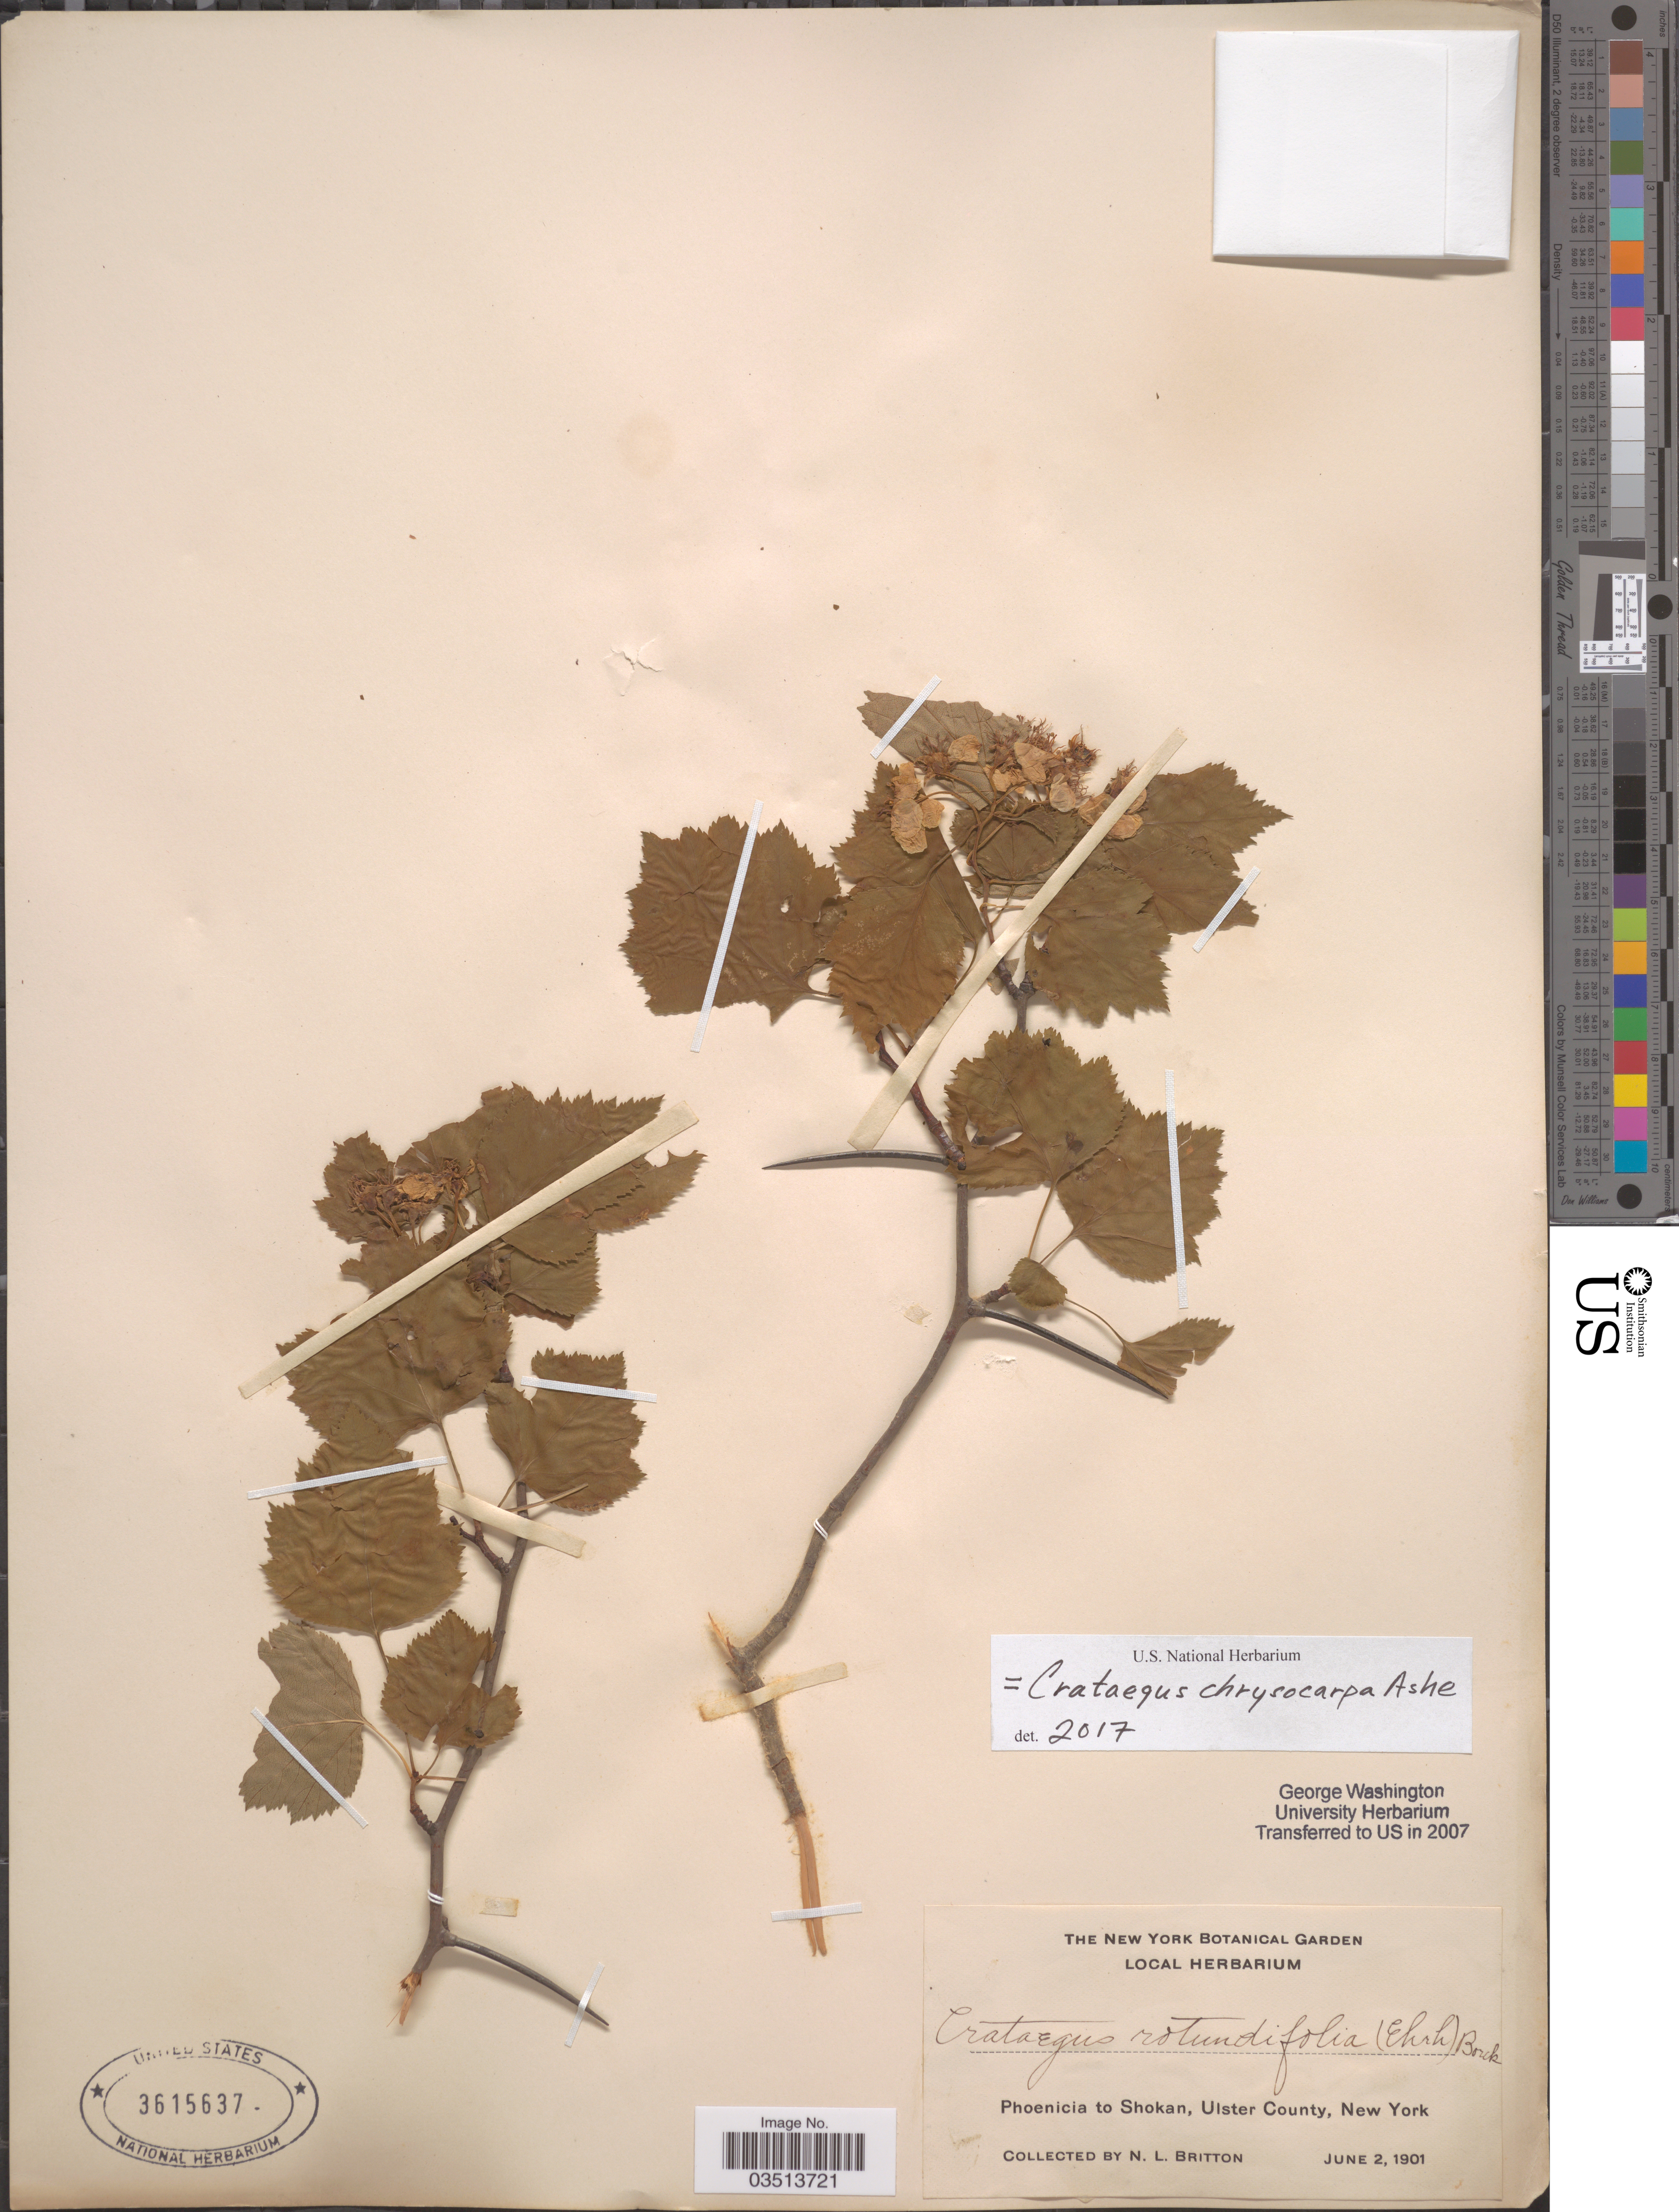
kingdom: Plantae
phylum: Tracheophyta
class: Magnoliopsida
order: Rosales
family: Rosaceae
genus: Crataegus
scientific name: Crataegus chrysocarpa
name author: Ashe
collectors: N. Britton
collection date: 1901-06-02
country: United States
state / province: New York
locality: Phoenicia to Shokan, Ulster County.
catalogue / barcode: US 3615637